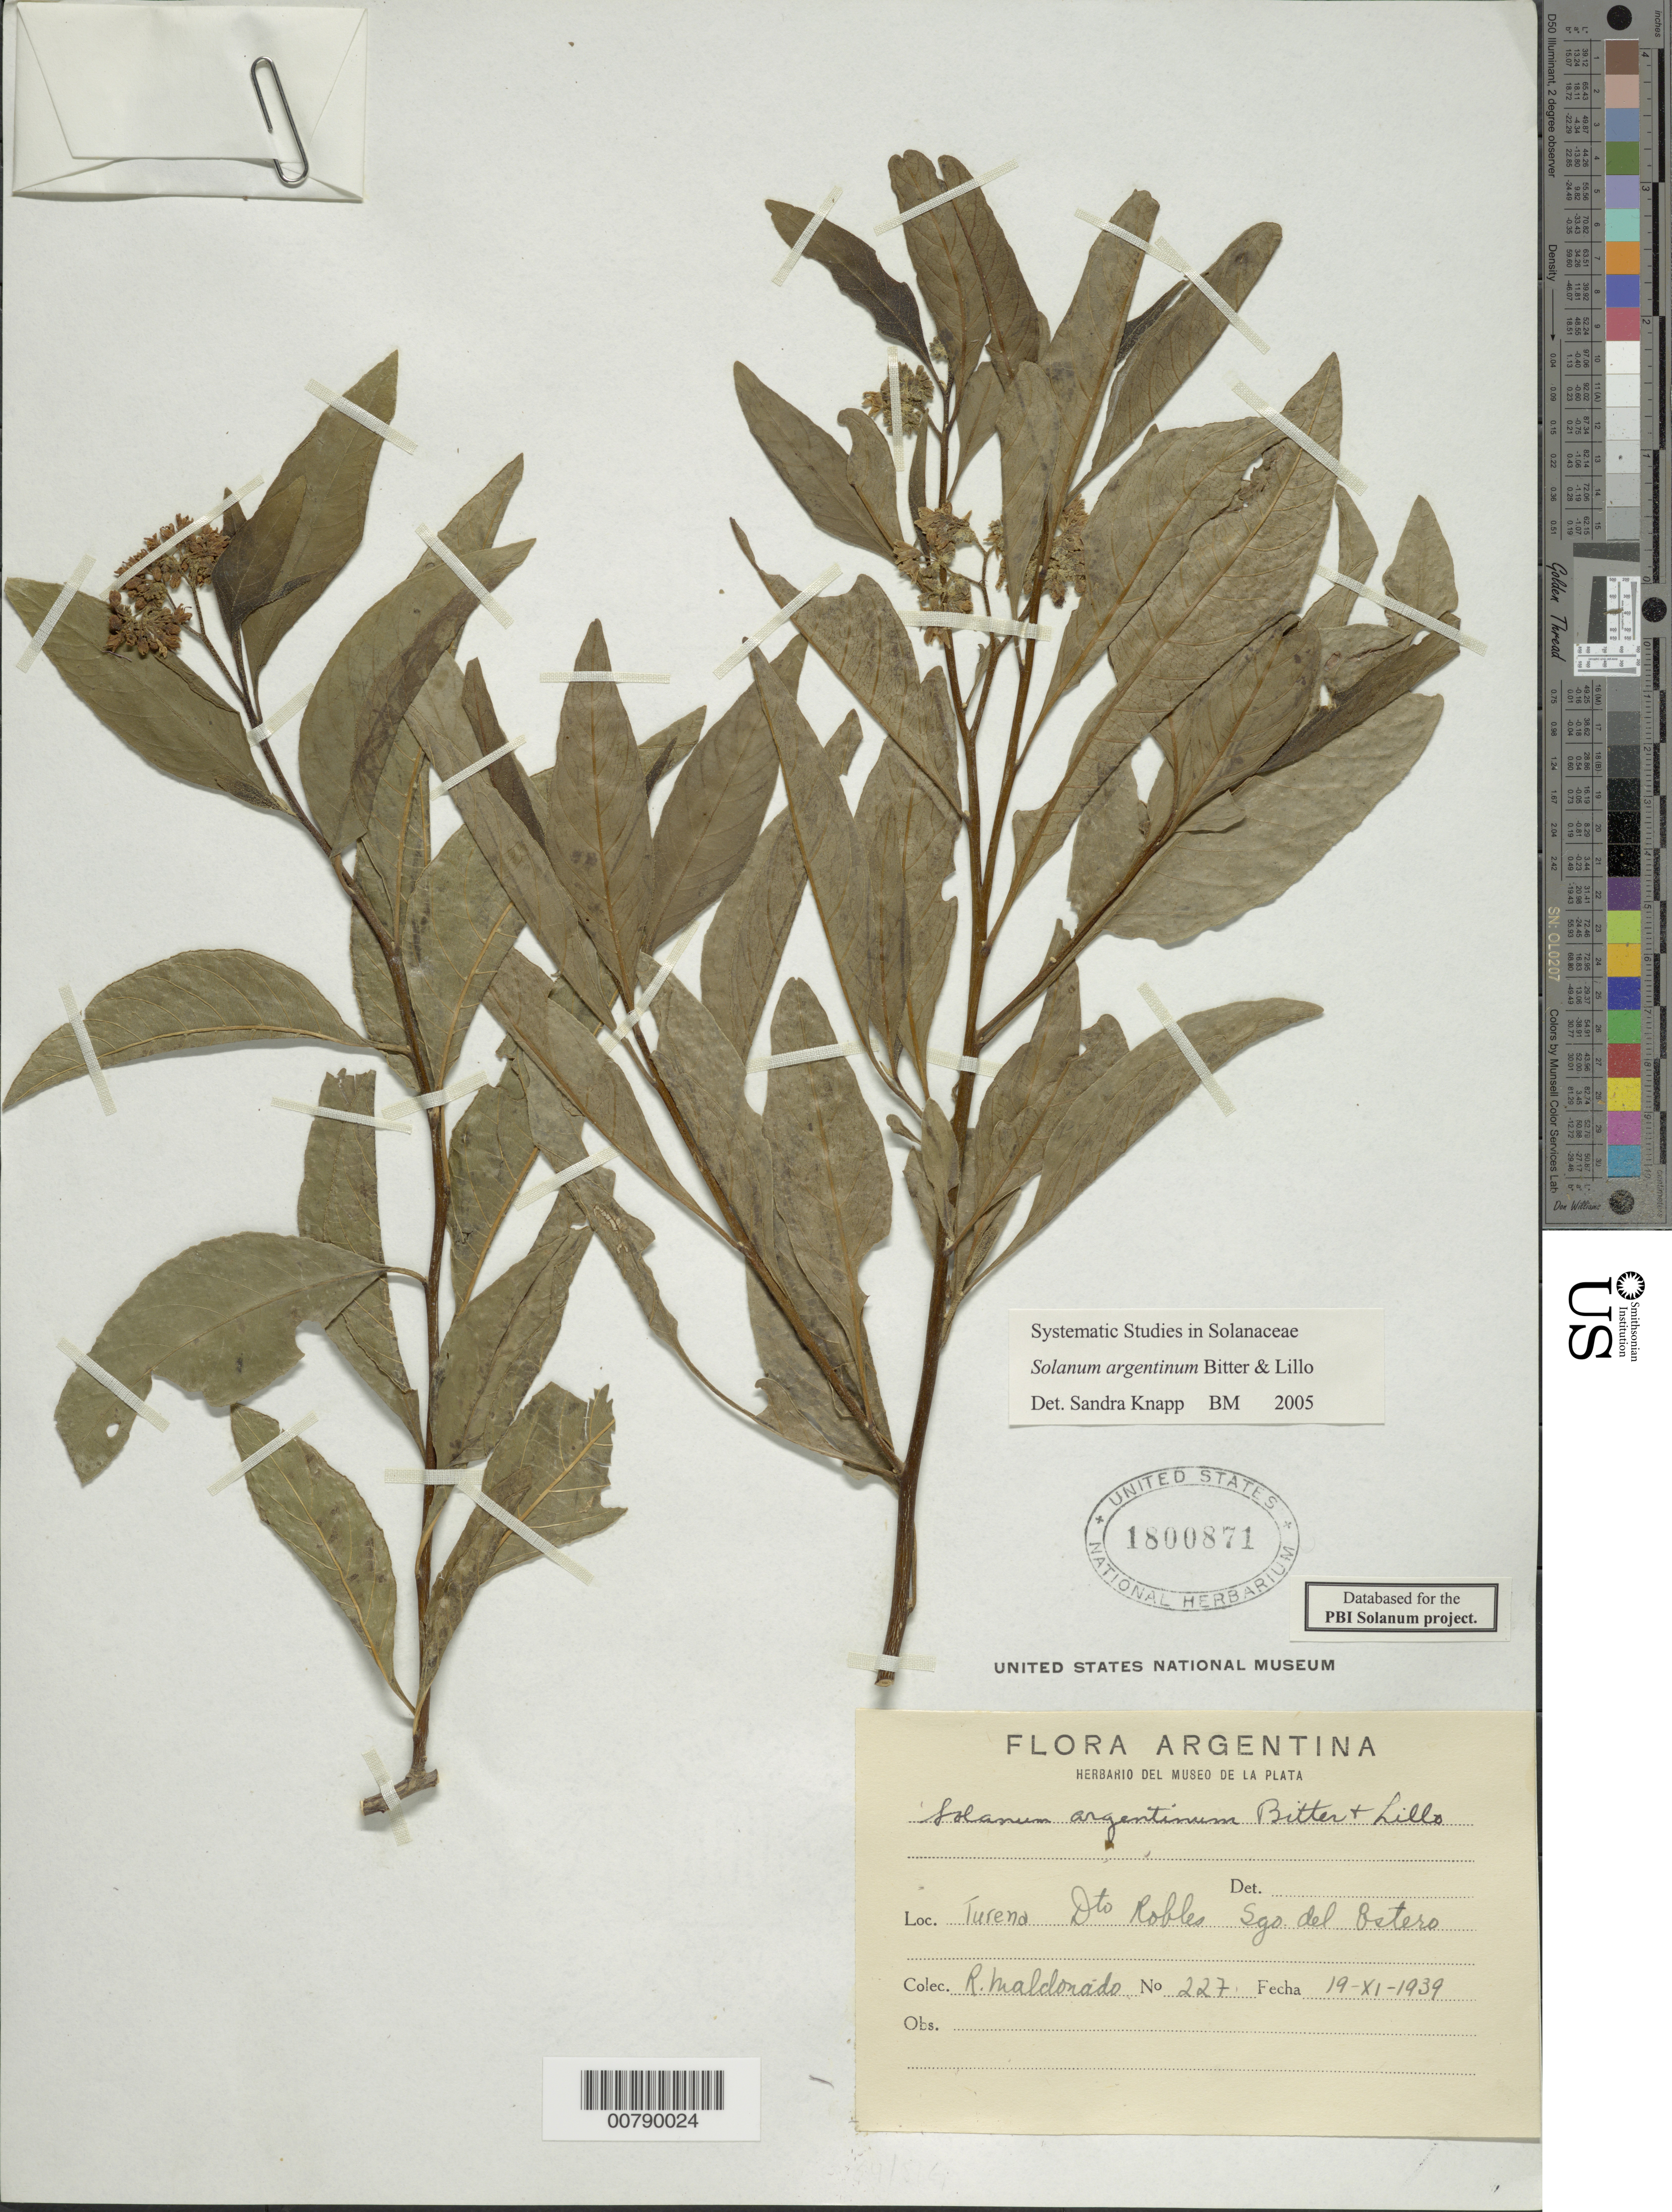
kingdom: Plantae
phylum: Tracheophyta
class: Magnoliopsida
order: Solanales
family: Solanaceae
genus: Solanum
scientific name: Solanum argentinum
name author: Bitter & Lillo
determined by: Knapp, S. D.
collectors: R. Maldonado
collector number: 227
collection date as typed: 19 Nov 1939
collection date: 1939-11-19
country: Argentina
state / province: Santiago del Estero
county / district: Robles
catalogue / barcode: US 1800871